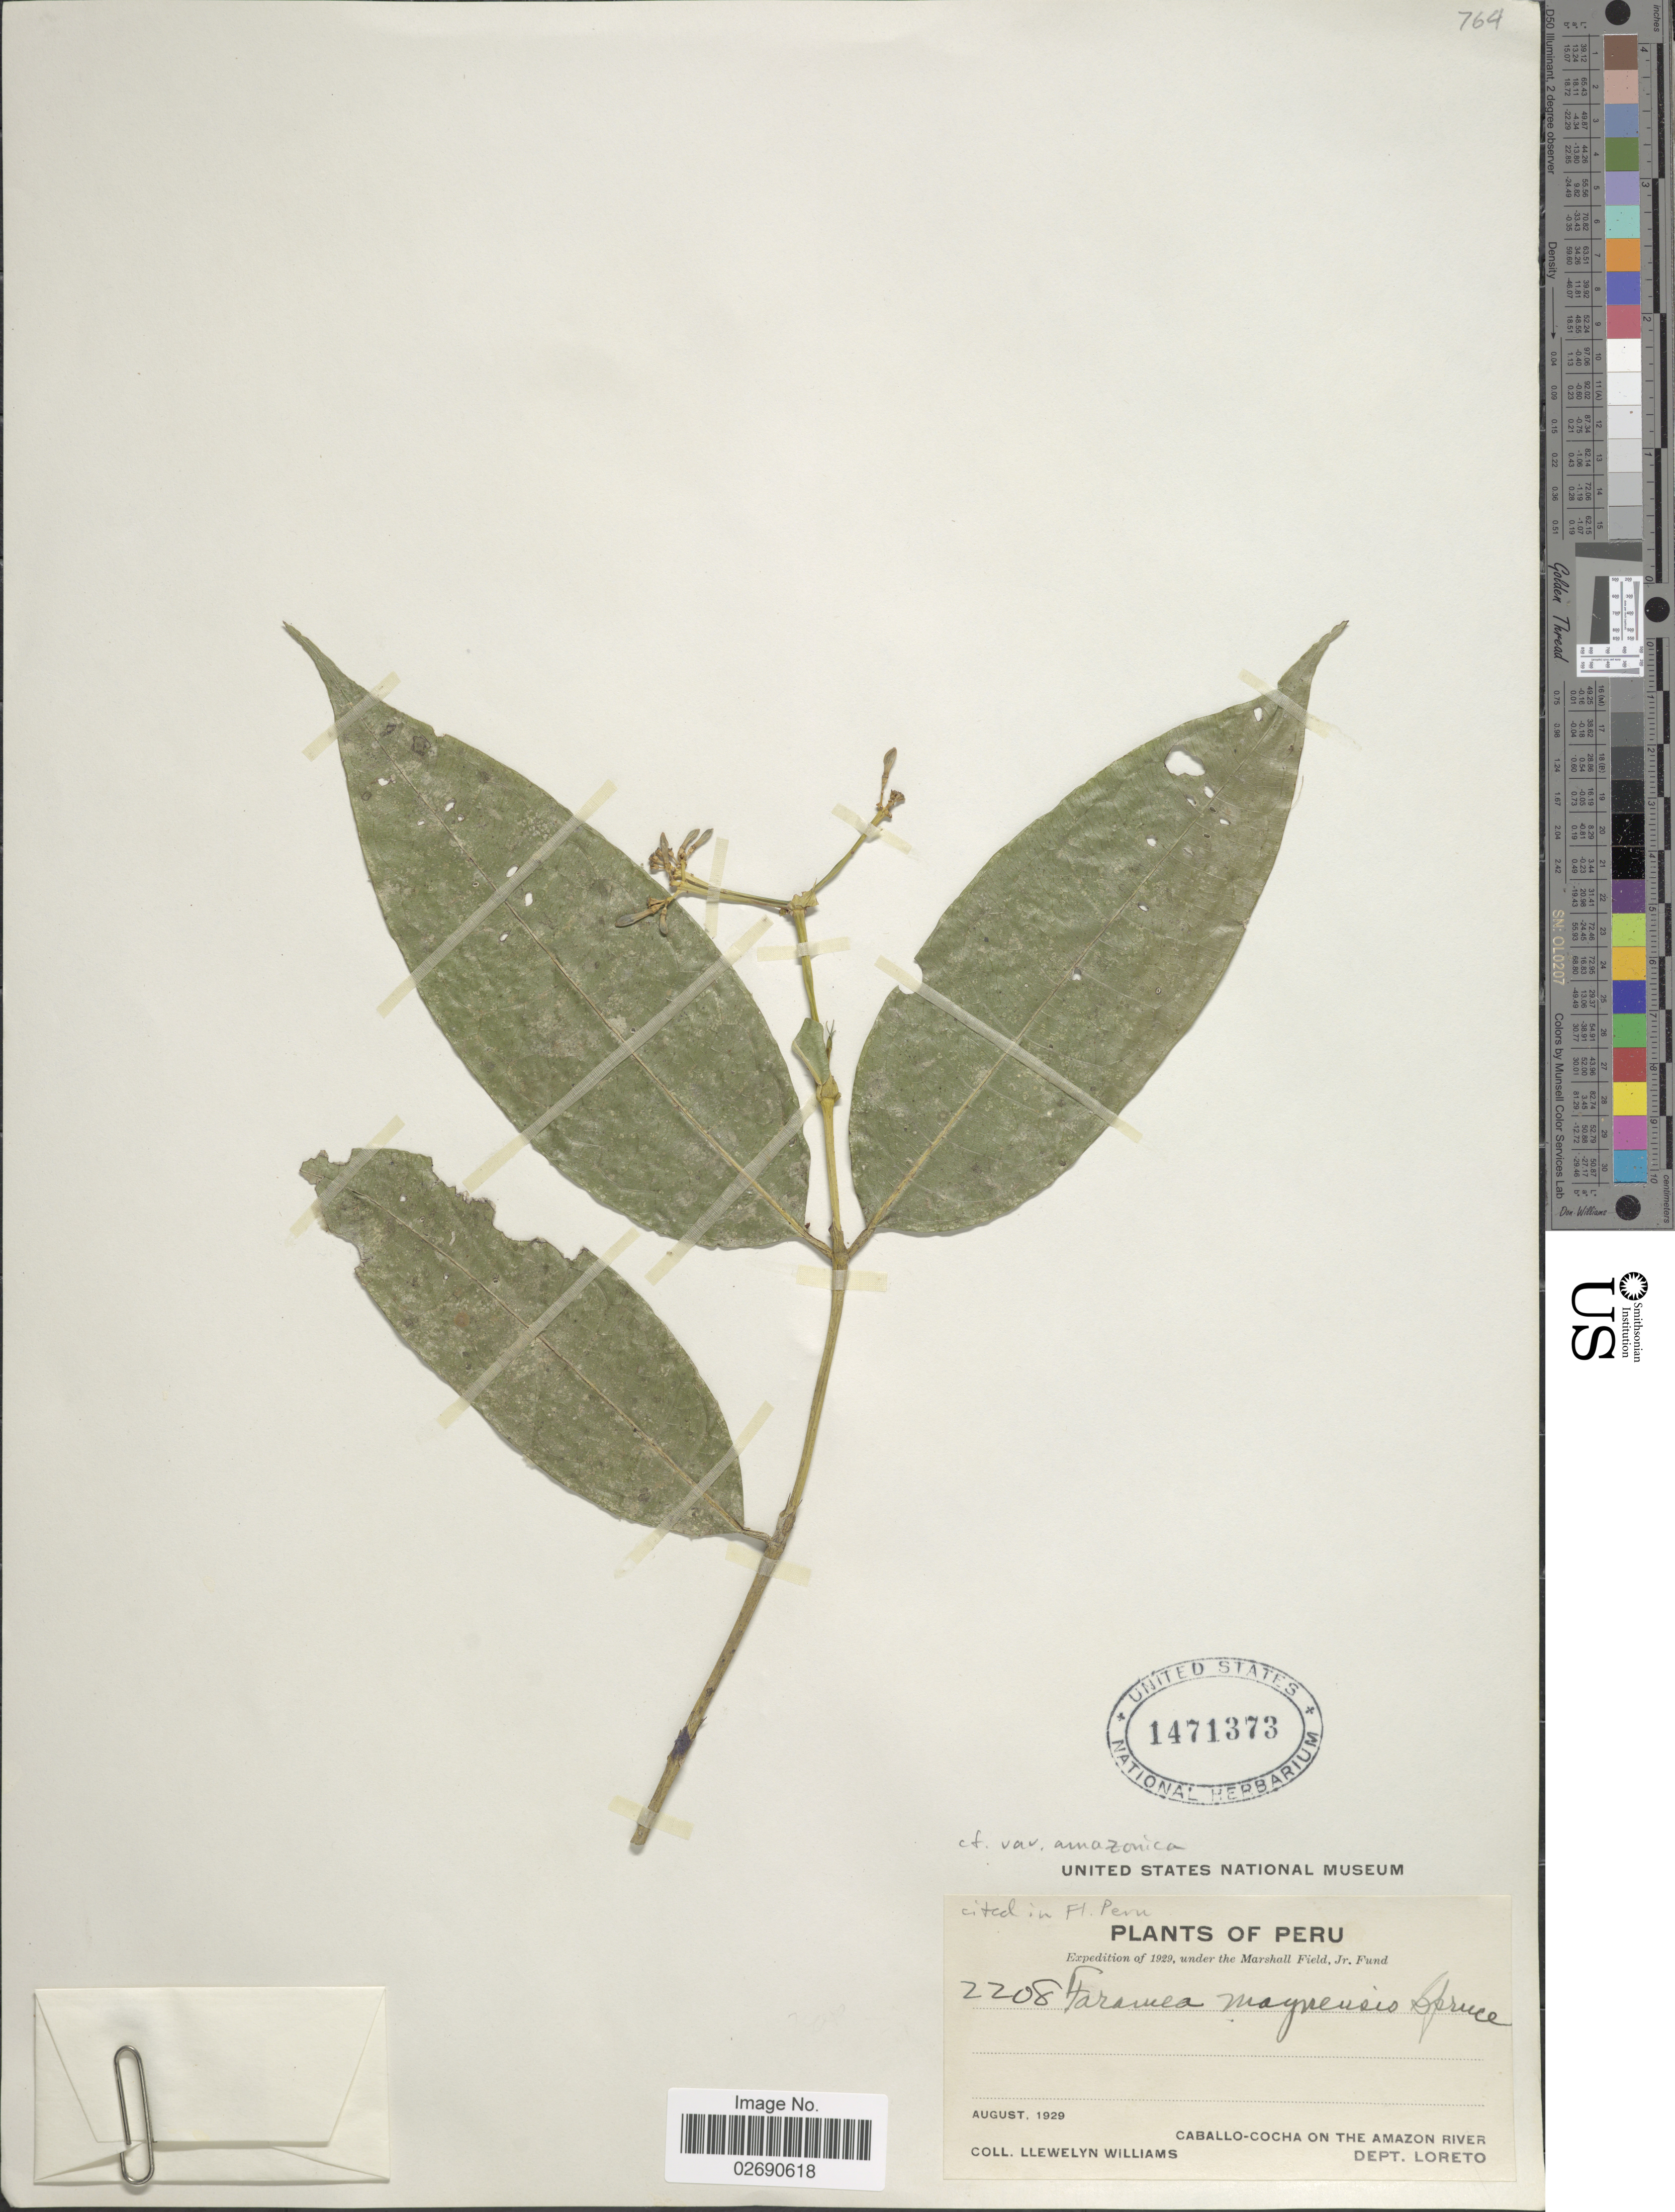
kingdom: Plantae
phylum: Tracheophyta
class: Magnoliopsida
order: Gentianales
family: Rubiaceae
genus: Faramea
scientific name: Faramea multiflora var. amazonica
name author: (Müll. Arg.) Steyerm.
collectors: Ll. Williams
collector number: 2208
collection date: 1929-08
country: Peru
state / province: Loreto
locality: Caballo-Cocha On The Amazon River, Dept. Loreto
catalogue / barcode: US 1471373